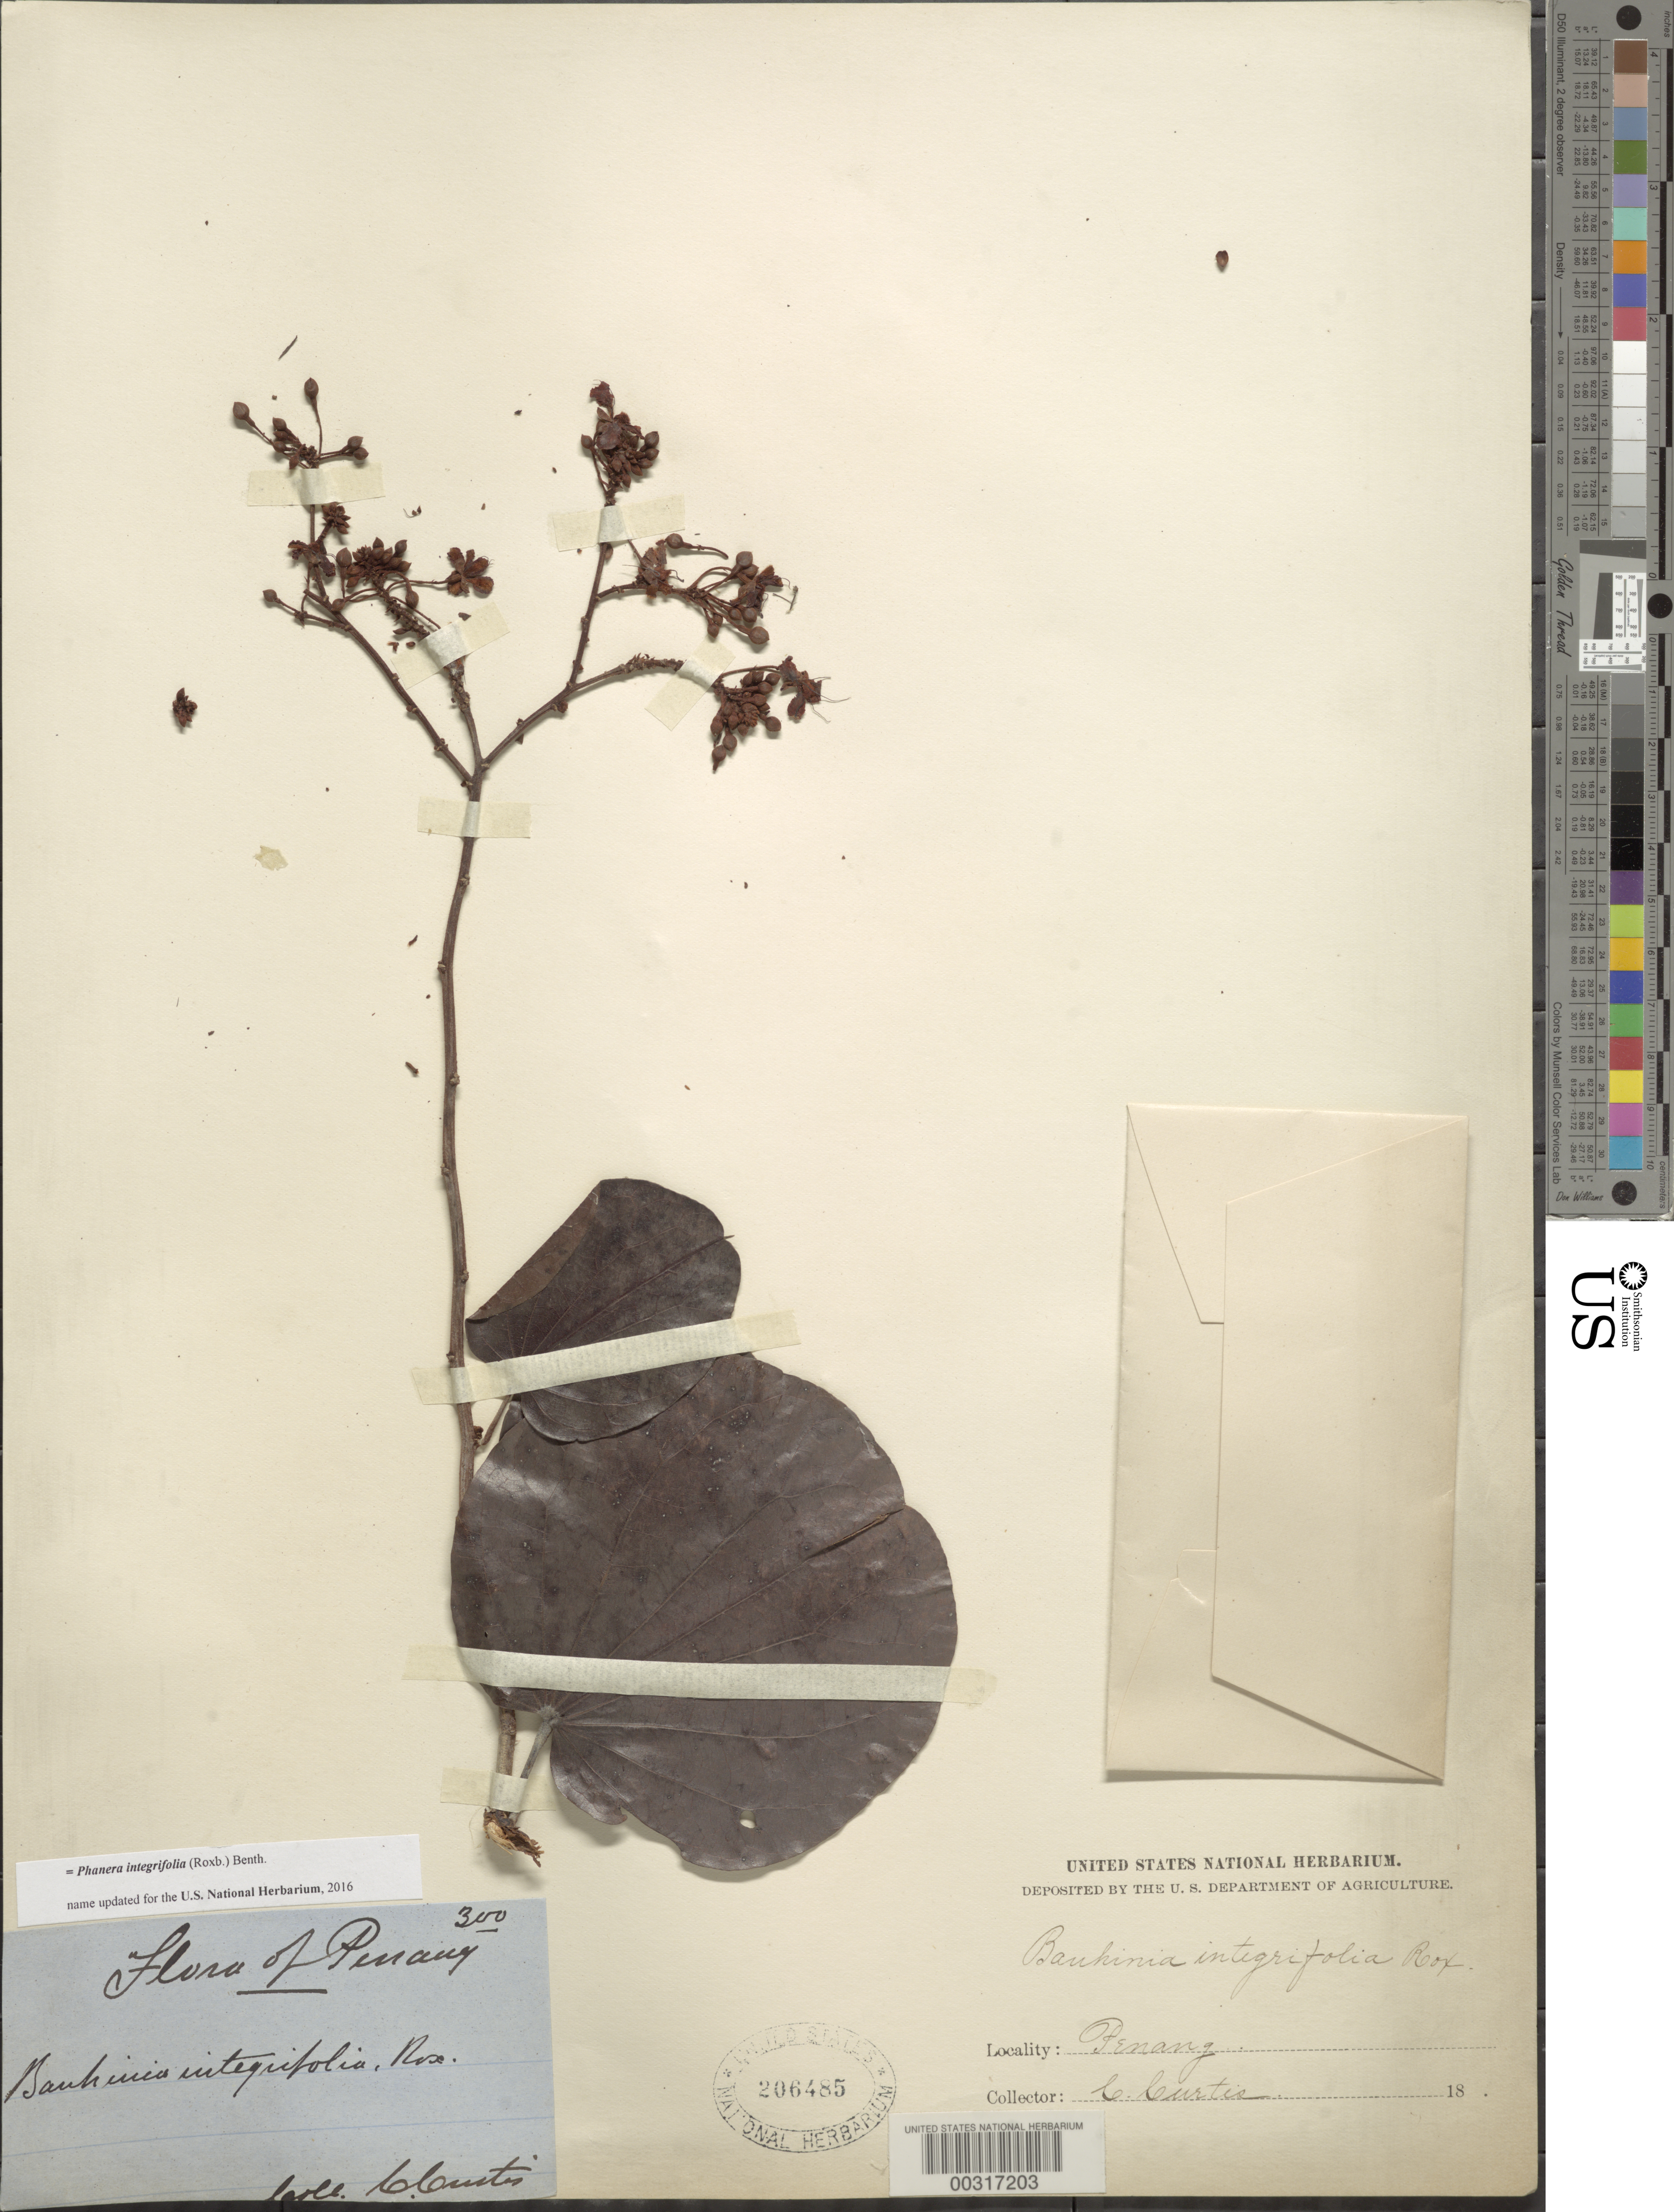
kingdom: Plantae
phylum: Tracheophyta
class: Magnoliopsida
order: Fabales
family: Fabaceae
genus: Phanera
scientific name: Phanera integrifolia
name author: (Roxb.) Benth.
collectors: C. Curtis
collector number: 300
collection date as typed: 18--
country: India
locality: Penang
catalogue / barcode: US 206485